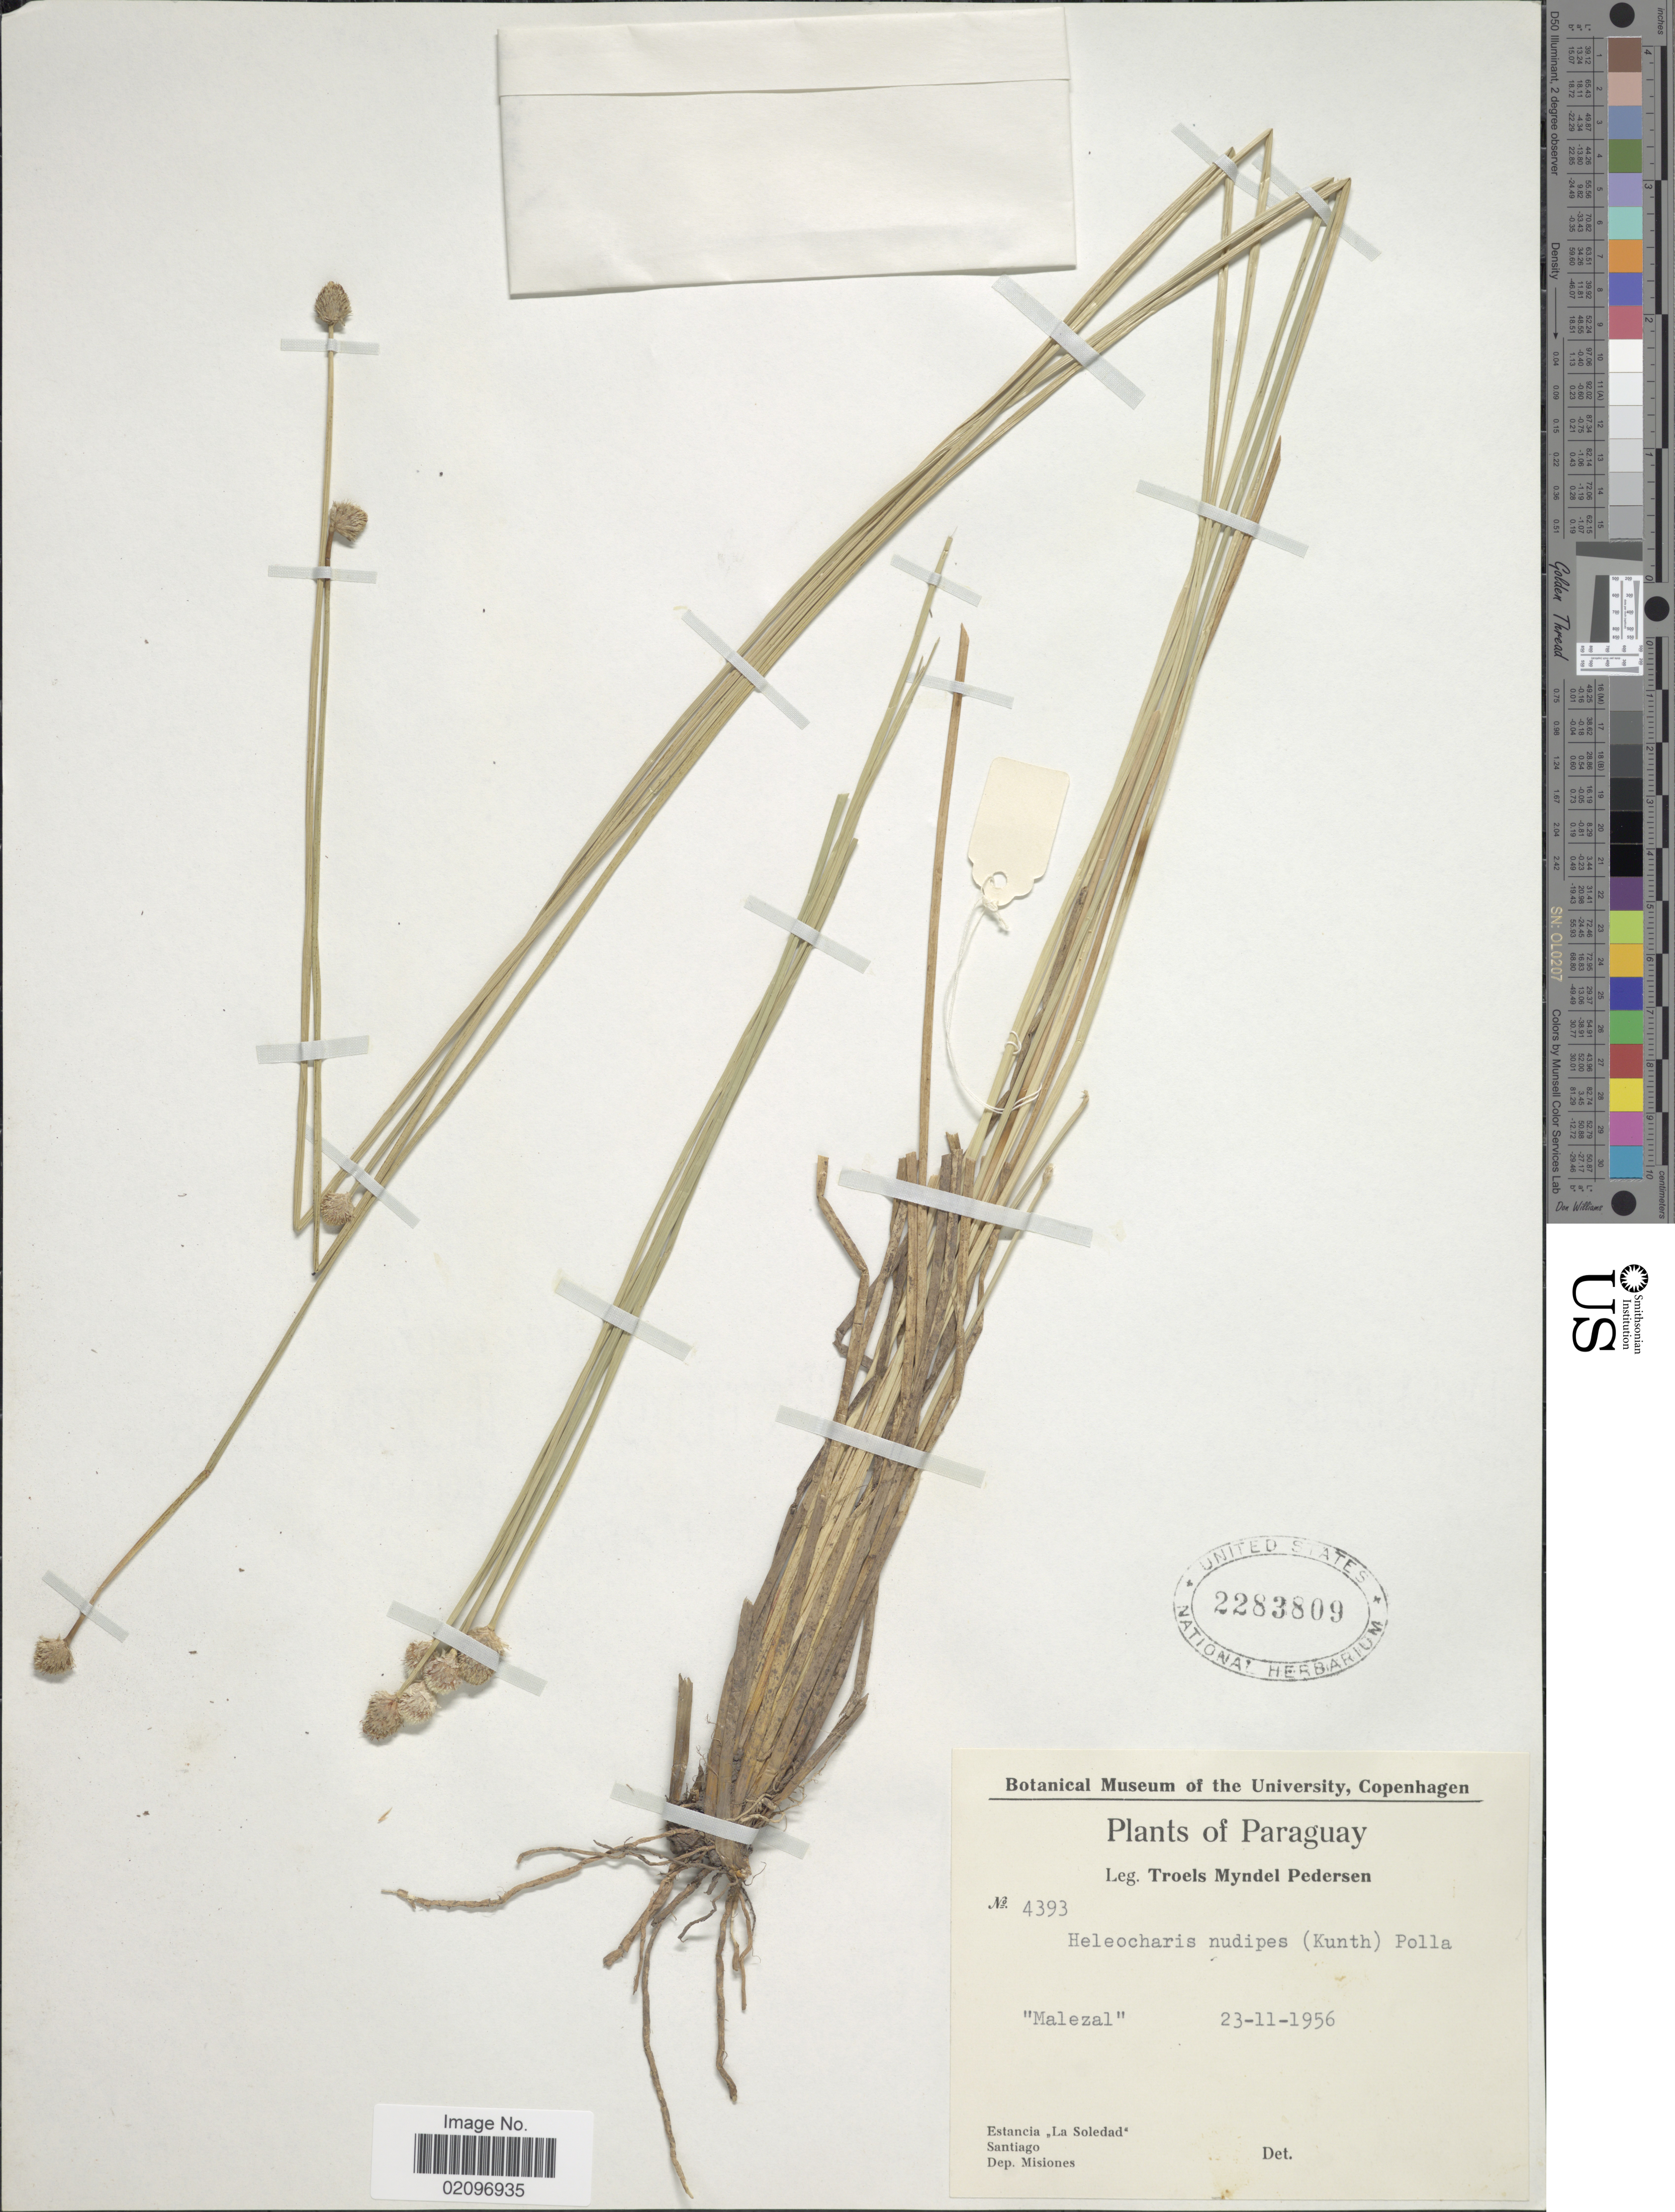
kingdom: Plantae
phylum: Tracheophyta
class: Liliopsida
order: Poales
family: Cyperaceae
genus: Eleocharis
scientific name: Eleocharis nudipes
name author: (Kunth) Palla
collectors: T. Pederson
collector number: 4393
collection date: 1956-11-23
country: Paraguay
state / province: Misiones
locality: Swamp, Estancia La Soledad, Santiago, Dep. Misiones.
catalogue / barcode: US 2283809